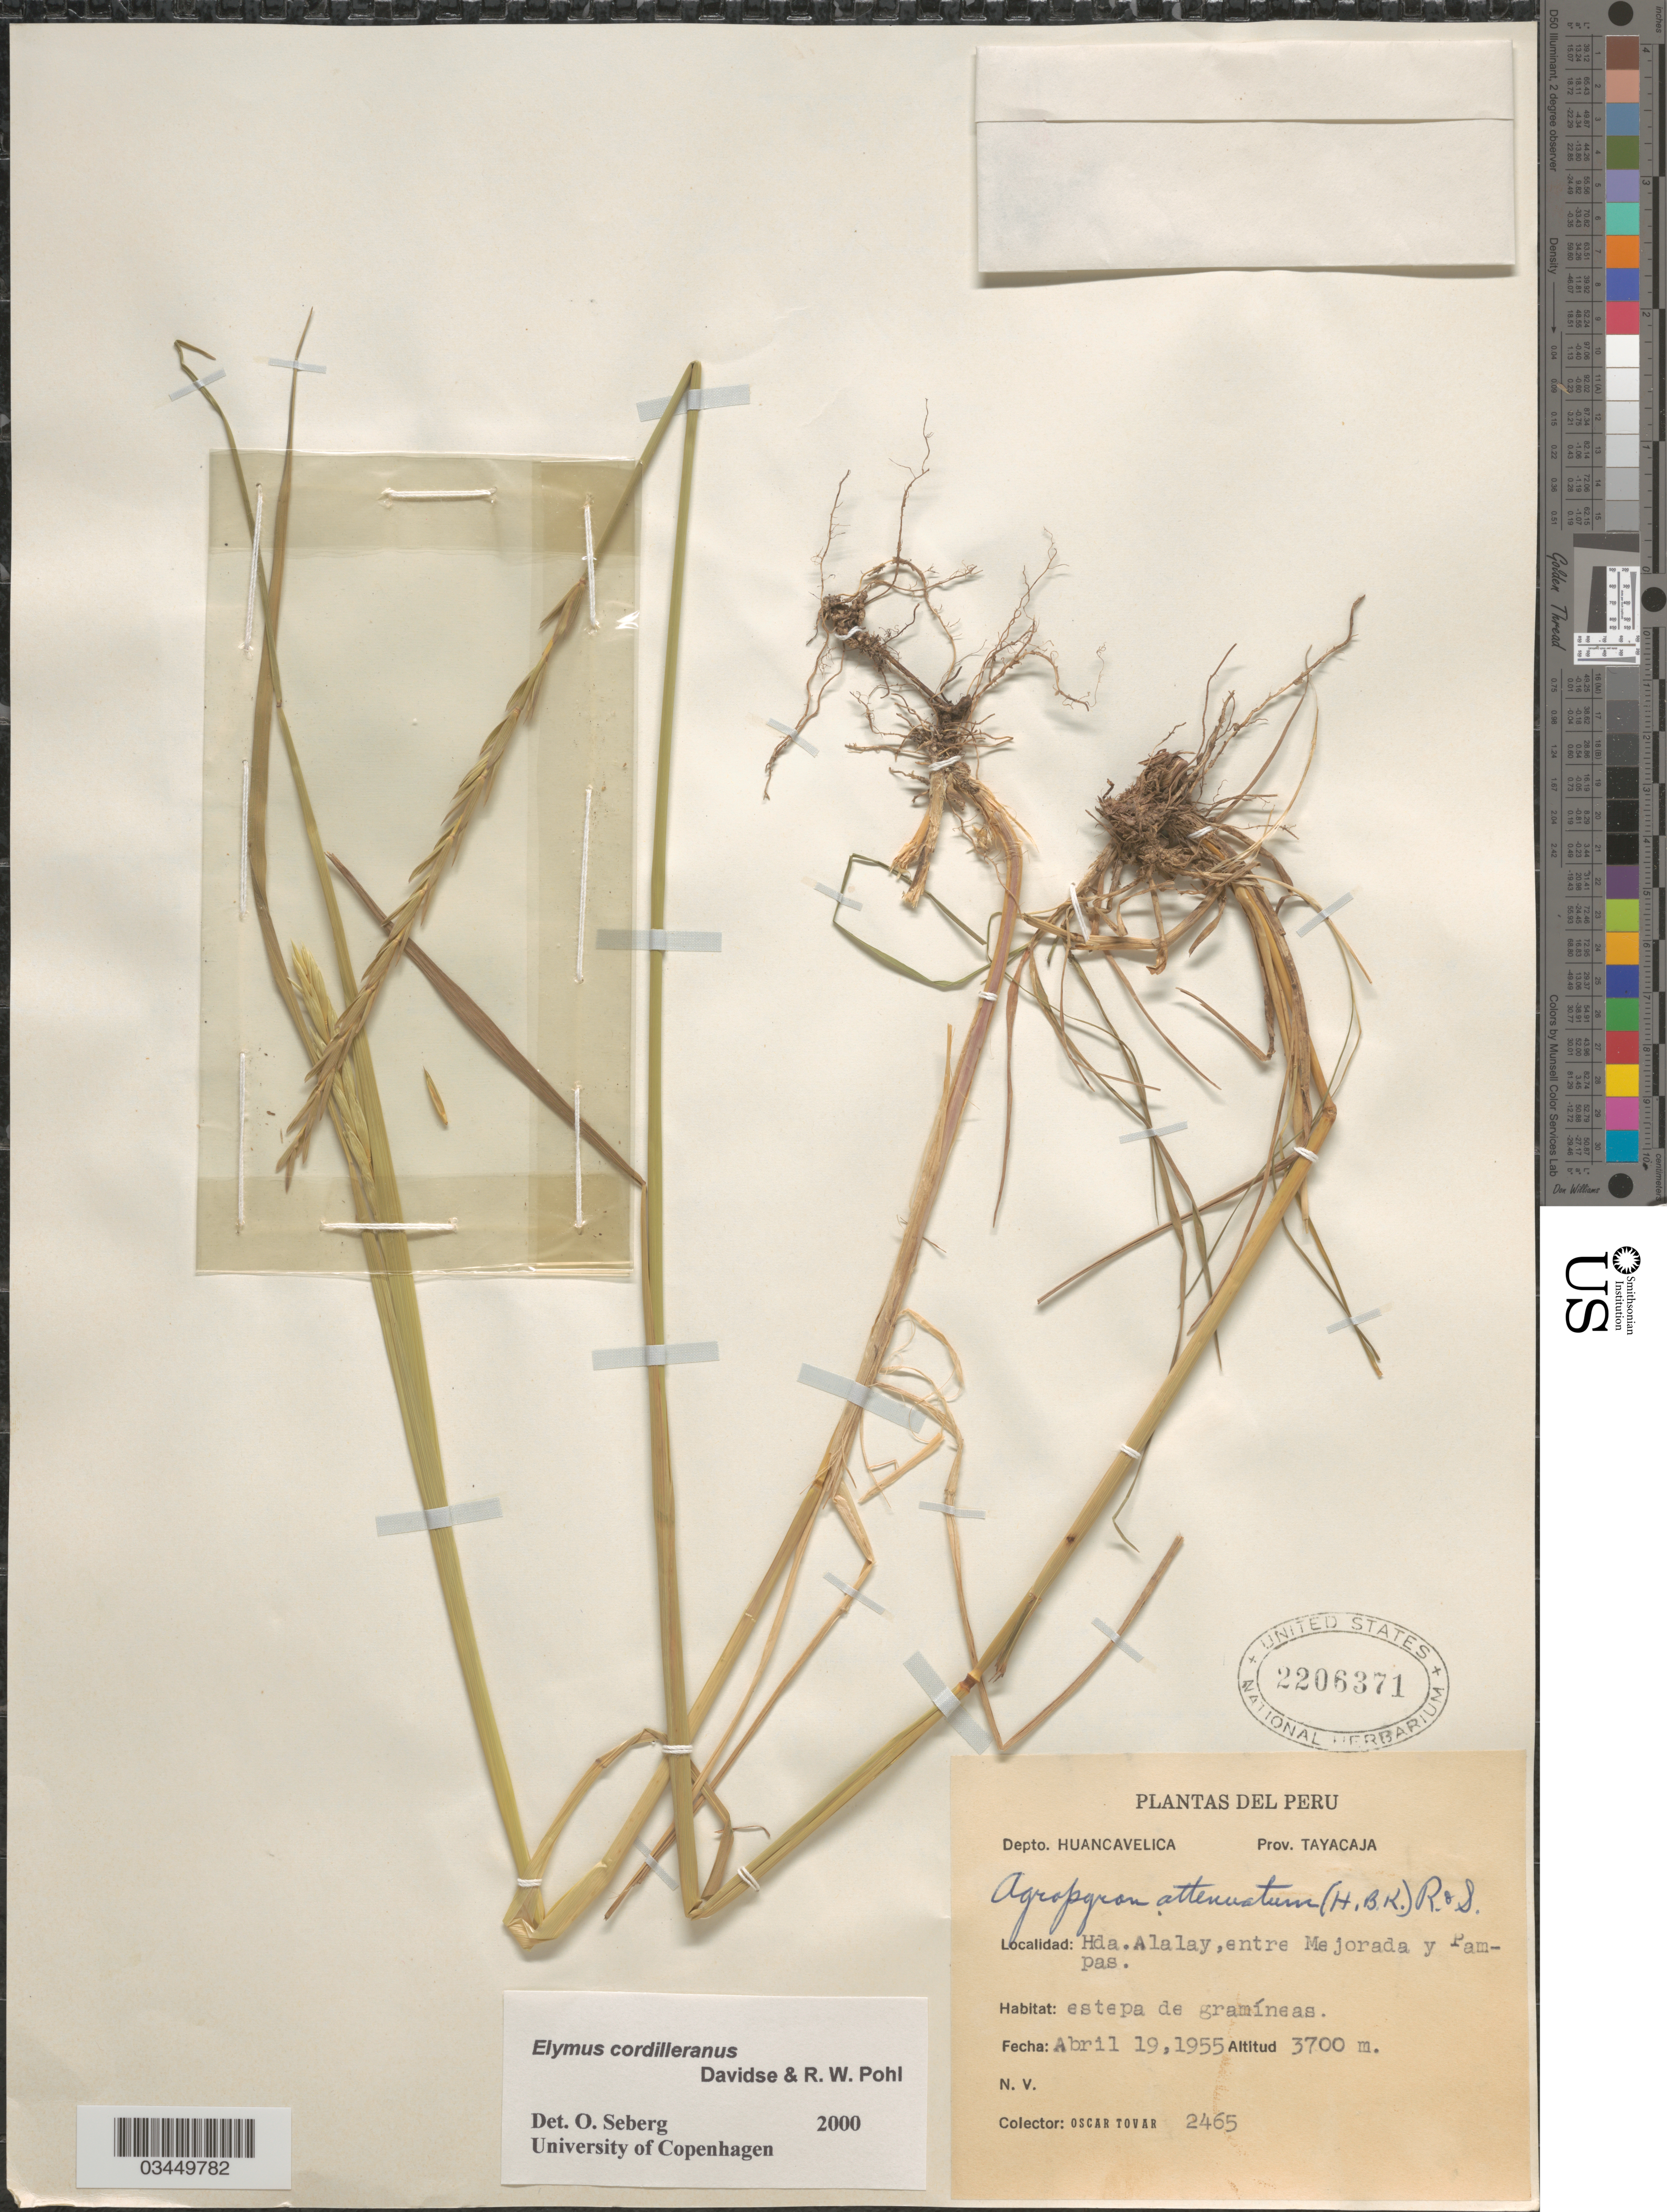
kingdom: Plantae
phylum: Tracheophyta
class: Liliopsida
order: Poales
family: Poaceae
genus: Elymus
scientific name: Elymus cordilleranus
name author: Davidse & R.W. Pohl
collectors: Ó. Tovar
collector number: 2465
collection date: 1955-04-19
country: Peru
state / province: Huancavelica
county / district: Tayacaja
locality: Depto. Huancavelica. Prov. Tayacaja. Hda. Alalay, entre Mejorada y Pampas.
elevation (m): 3700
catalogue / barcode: US 2206371